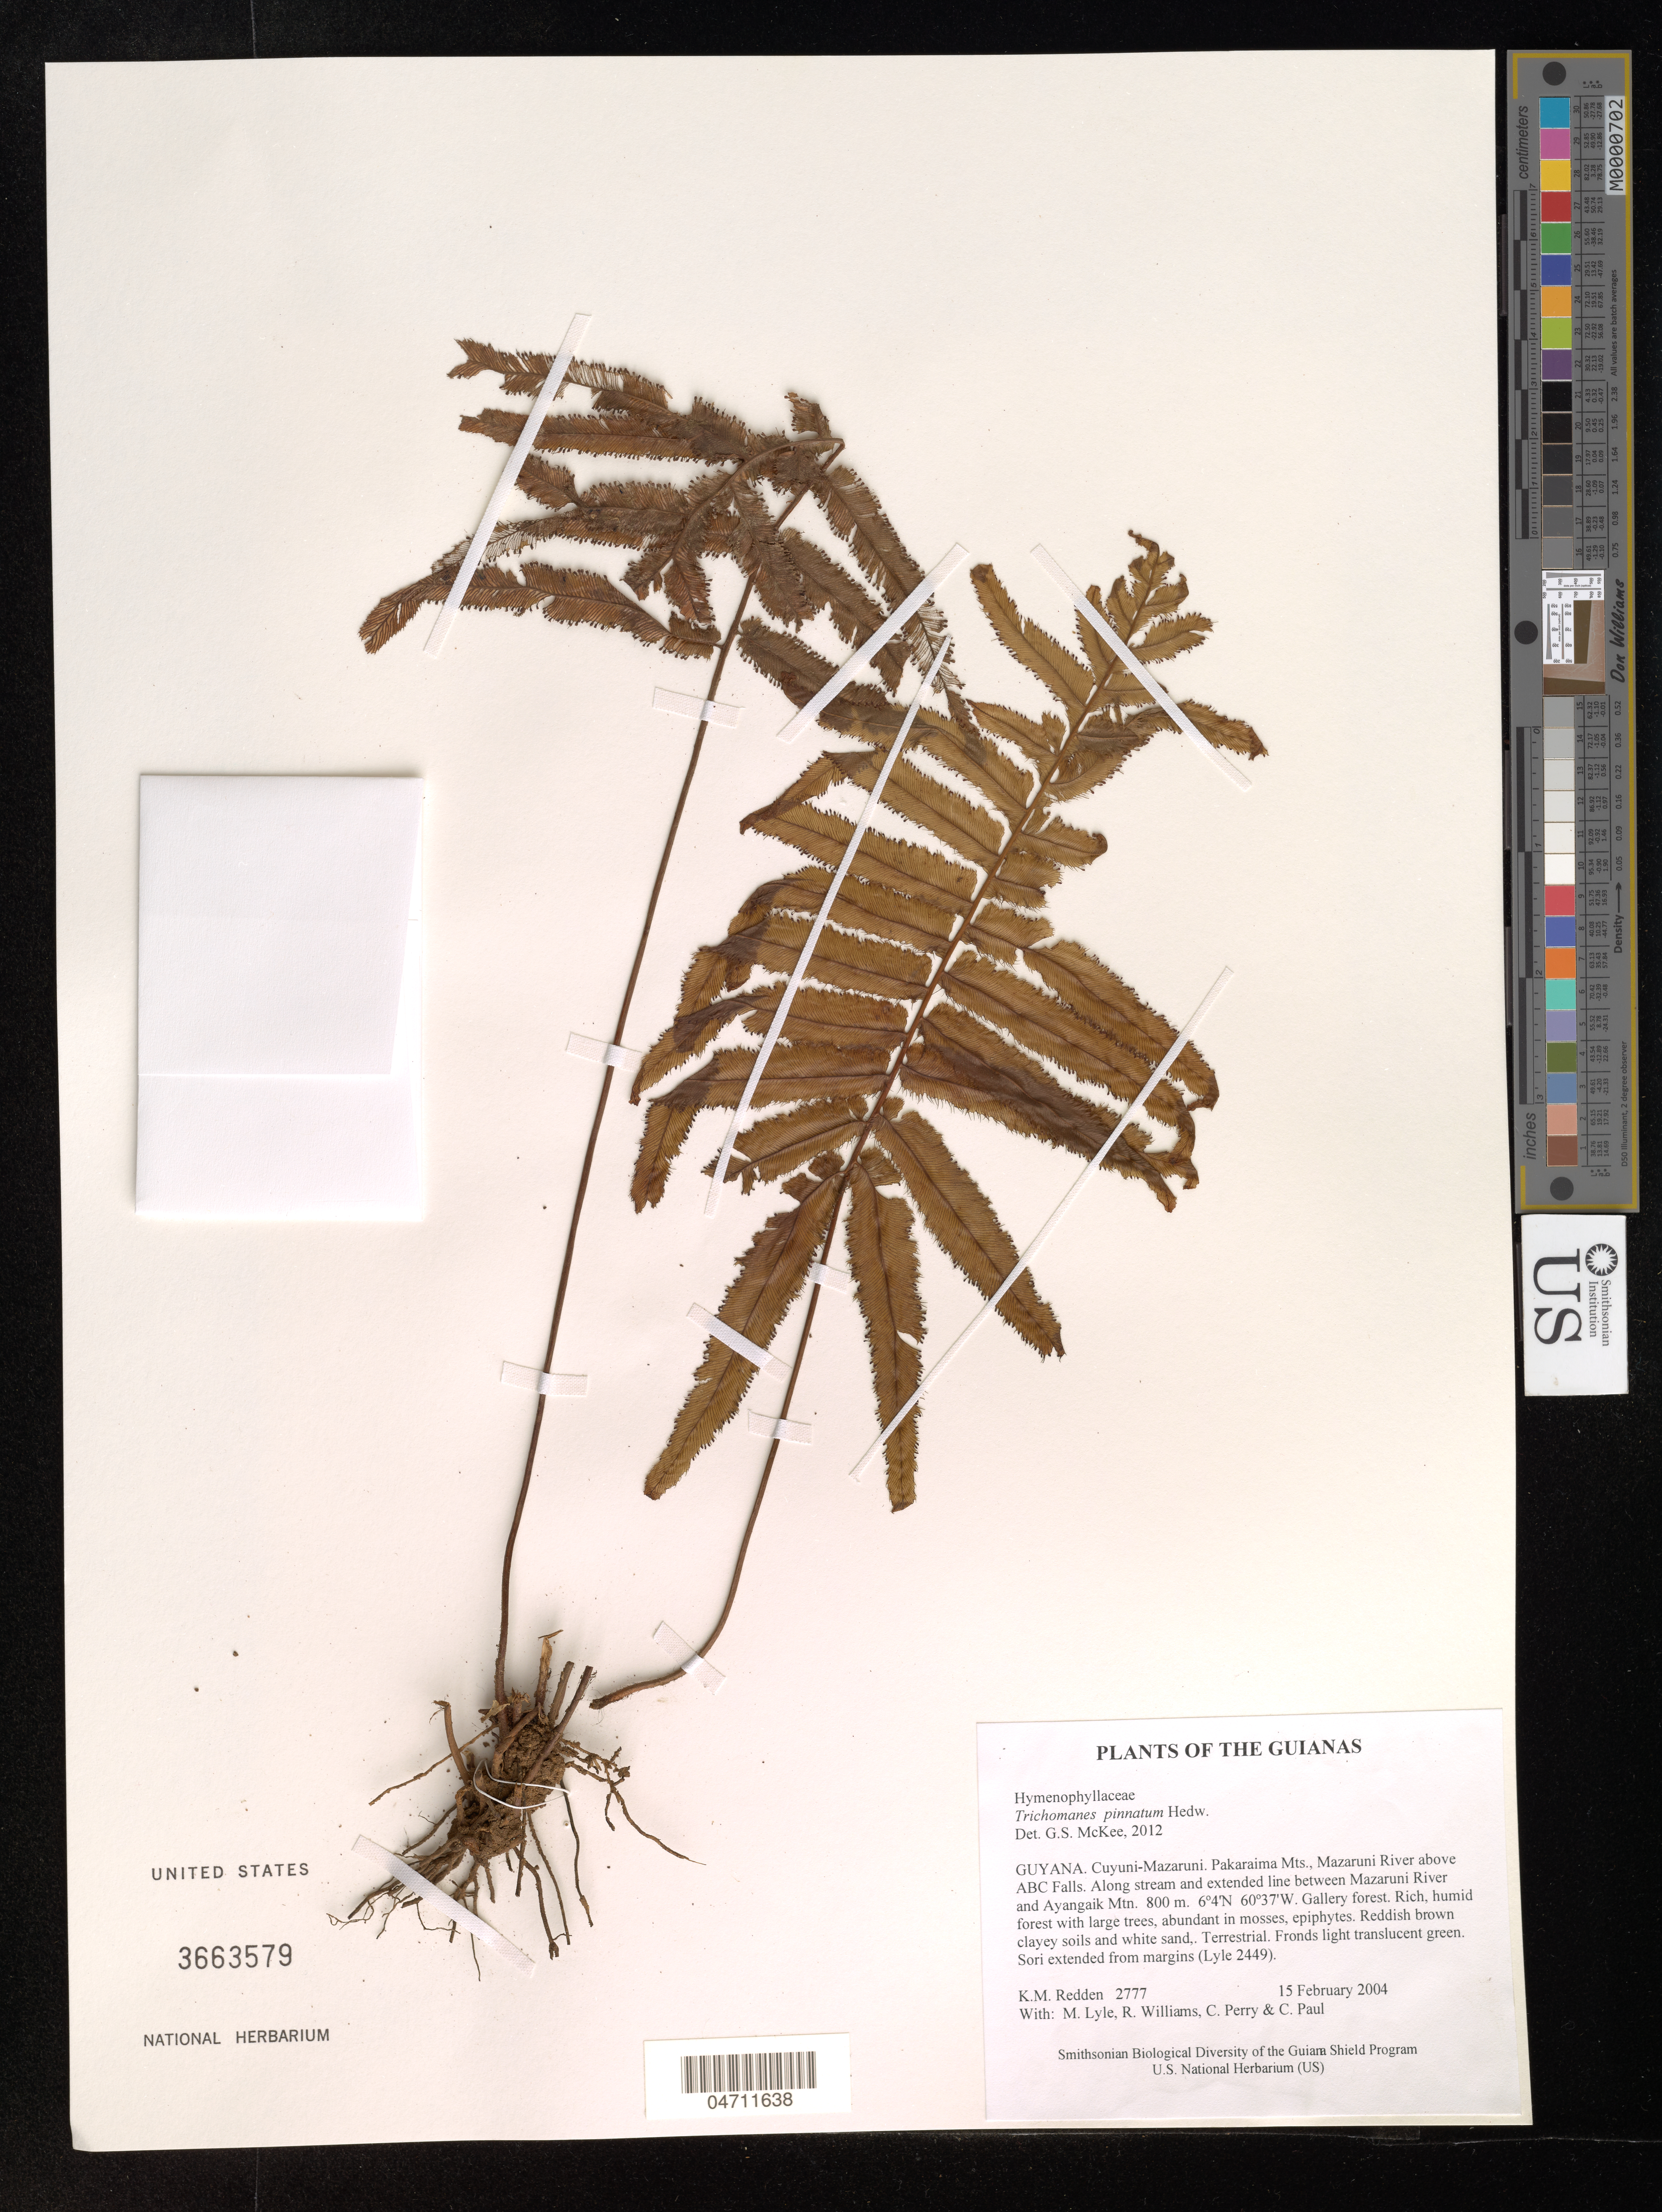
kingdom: Plantae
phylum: Tracheophyta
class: Polypodiopsida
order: Hymenophyllales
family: Hymenophyllaceae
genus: Trichomanes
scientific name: Trichomanes pinnatum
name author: Hedw.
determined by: McKee, G. S., (US), NMNH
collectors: K. M. Redden, M. Lyle, R. Williams, C. Perry & C. Paul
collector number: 2777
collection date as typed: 15 February 2004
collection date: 2004-02-15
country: Guyana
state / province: Cuyuni-Mazaruni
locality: Pakaraima Mts., Mazaruni River above ABC Falls. Along stream and extended line between Mazaruni River and Ayangaik Mtn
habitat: Gallery forest. Rich, humid forest with large trees, abundant in mosses, epiphytes. Reddish brown clayey soils and white sand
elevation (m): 800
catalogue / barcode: US 3663579